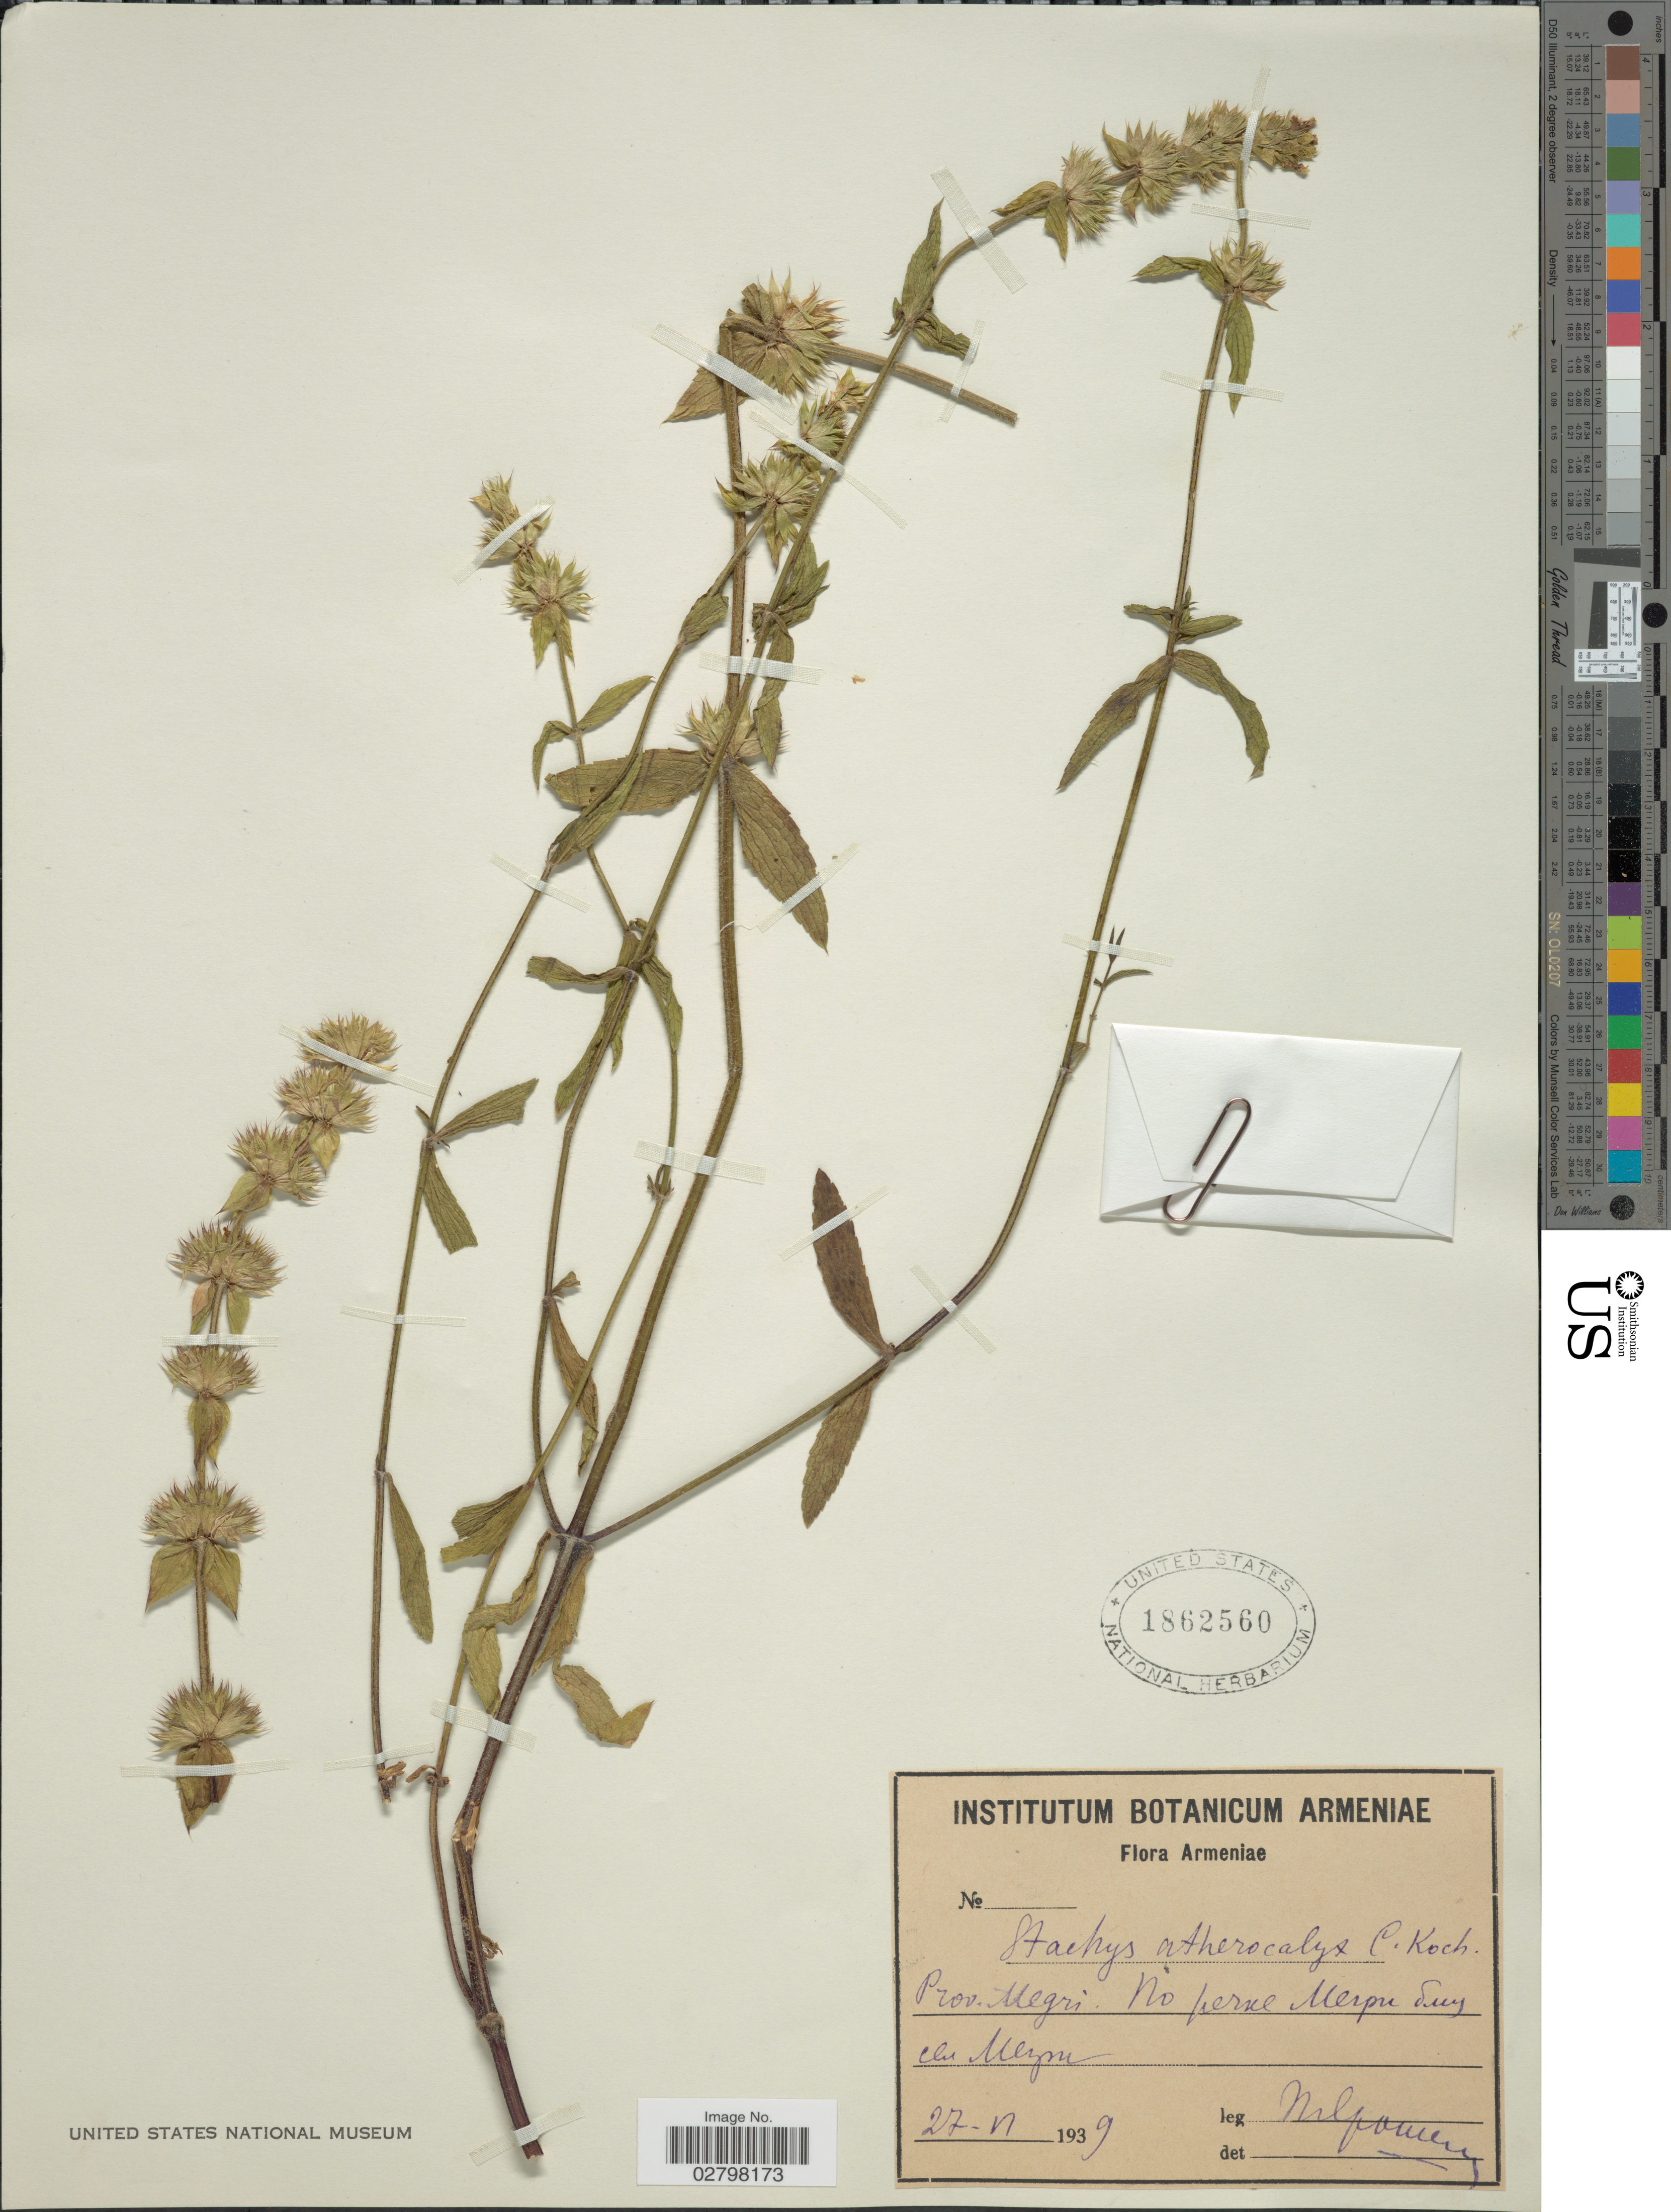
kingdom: Plantae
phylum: Tracheophyta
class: Magnoliopsida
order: Lamiales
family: Lamiaceae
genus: Stachys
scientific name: Stachys atherocalyx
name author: K. Koch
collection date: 1939-06-27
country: Armenia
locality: Prov. Megri. No perne Merpu Sus du Megru. [interpreted]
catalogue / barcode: US 1862560